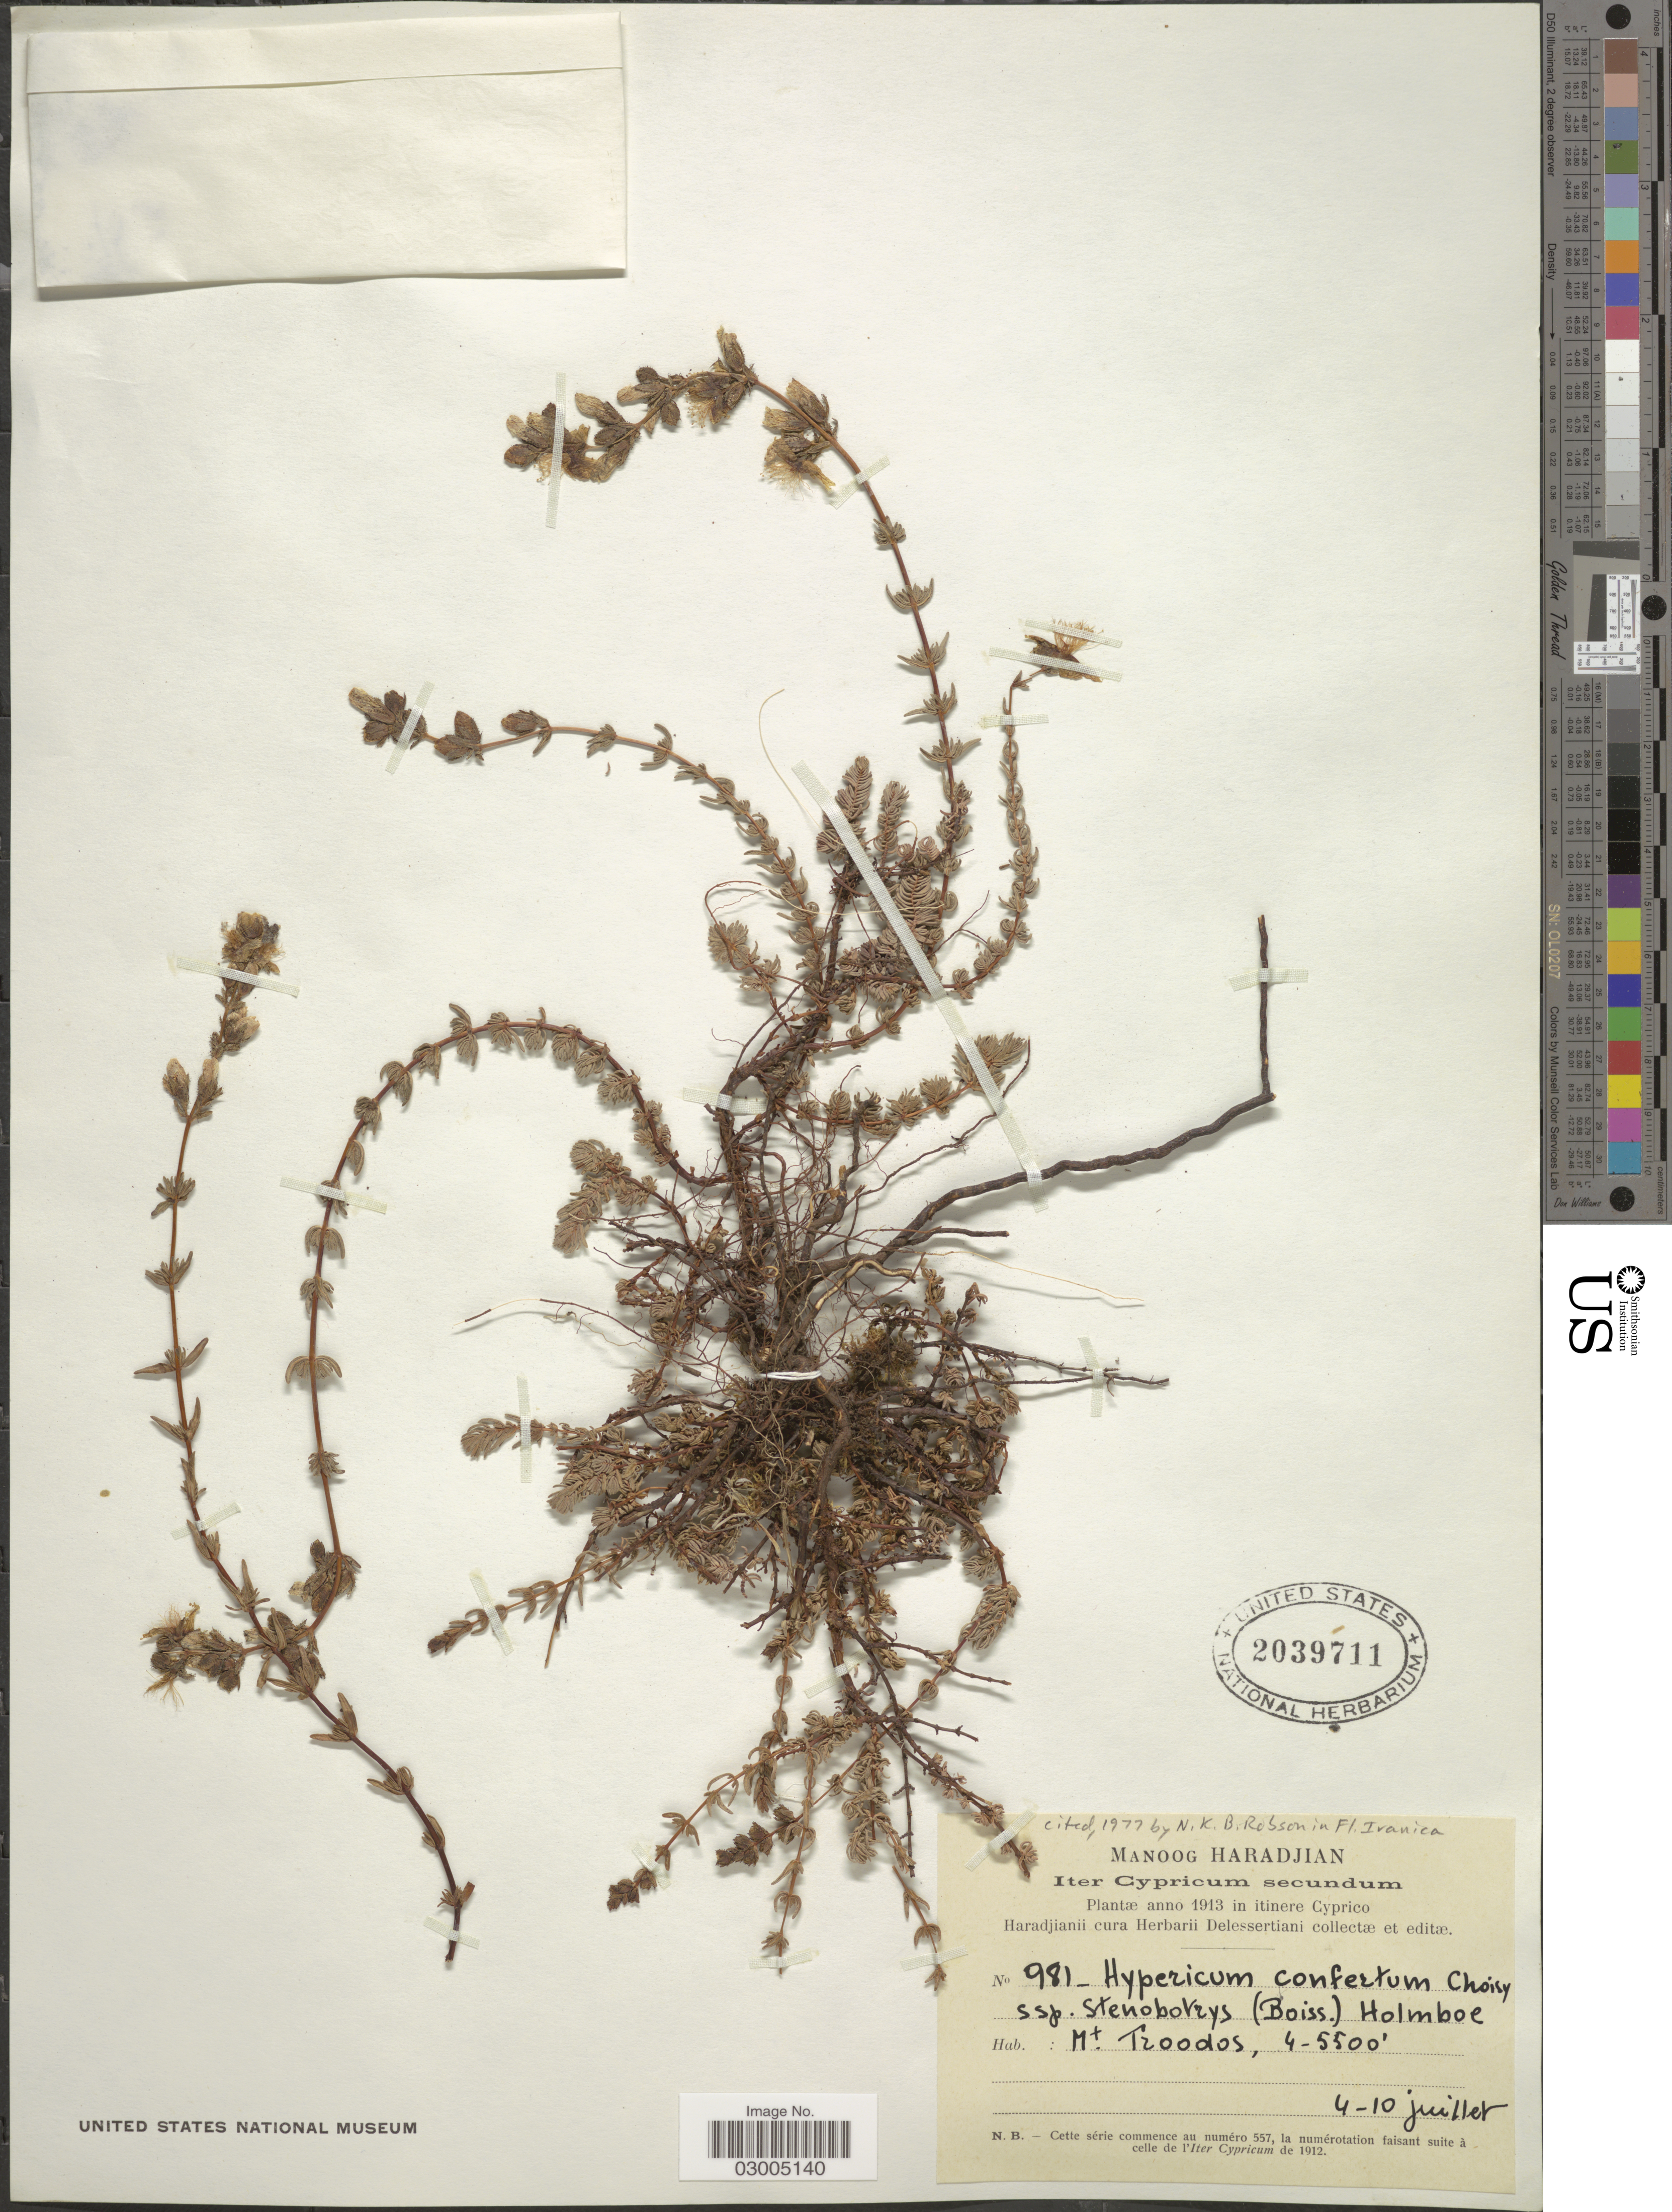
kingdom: Plantae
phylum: Tracheophyta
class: Magnoliopsida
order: Malpighiales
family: Hypericaceae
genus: Hypericum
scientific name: Hypericum confertum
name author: Choisy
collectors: M. Haradjian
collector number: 981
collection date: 1913-07-04/1913-07-10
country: Cyprus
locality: Mt. Troodos.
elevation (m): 1219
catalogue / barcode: US 2039711